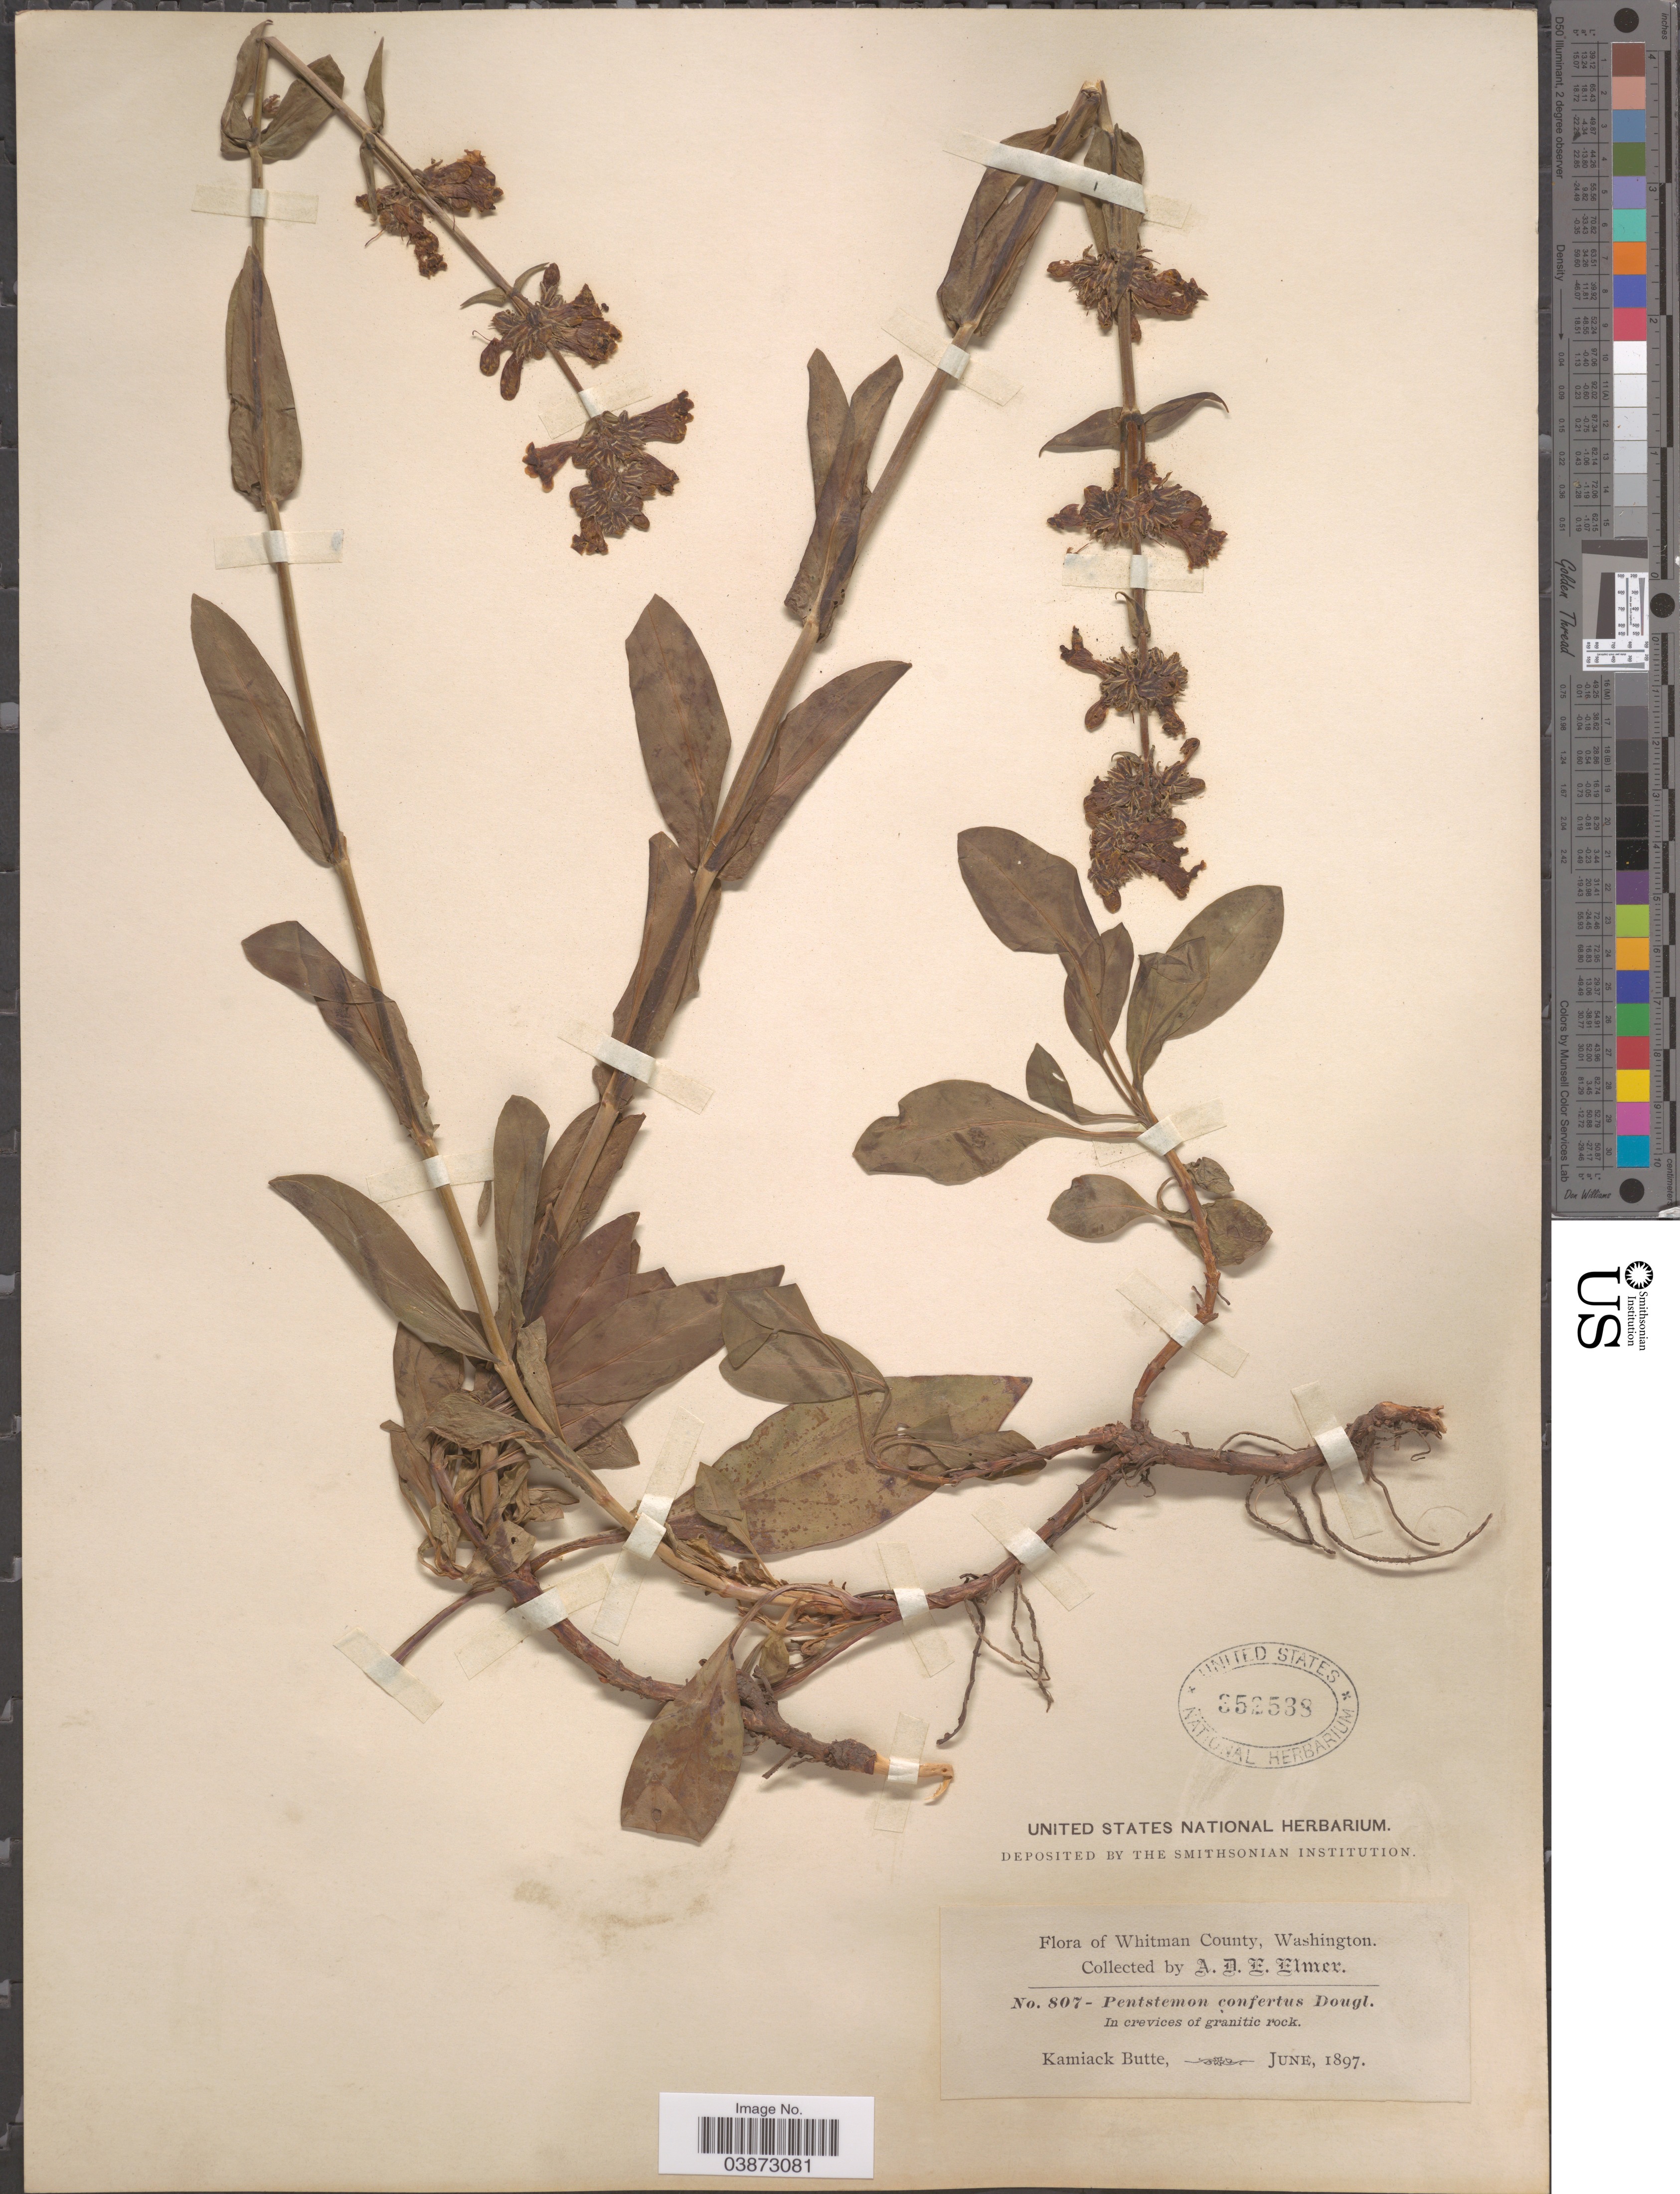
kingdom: Plantae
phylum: Tracheophyta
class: Magnoliopsida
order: Lamiales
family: Plantaginaceae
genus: Penstemon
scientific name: Penstemon attenuatus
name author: Douglas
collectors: A. D. E. Elmer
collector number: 807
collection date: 1897-06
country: United States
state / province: Washington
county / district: Whitman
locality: Whitman County. Kamiack Butte.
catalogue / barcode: US 352538